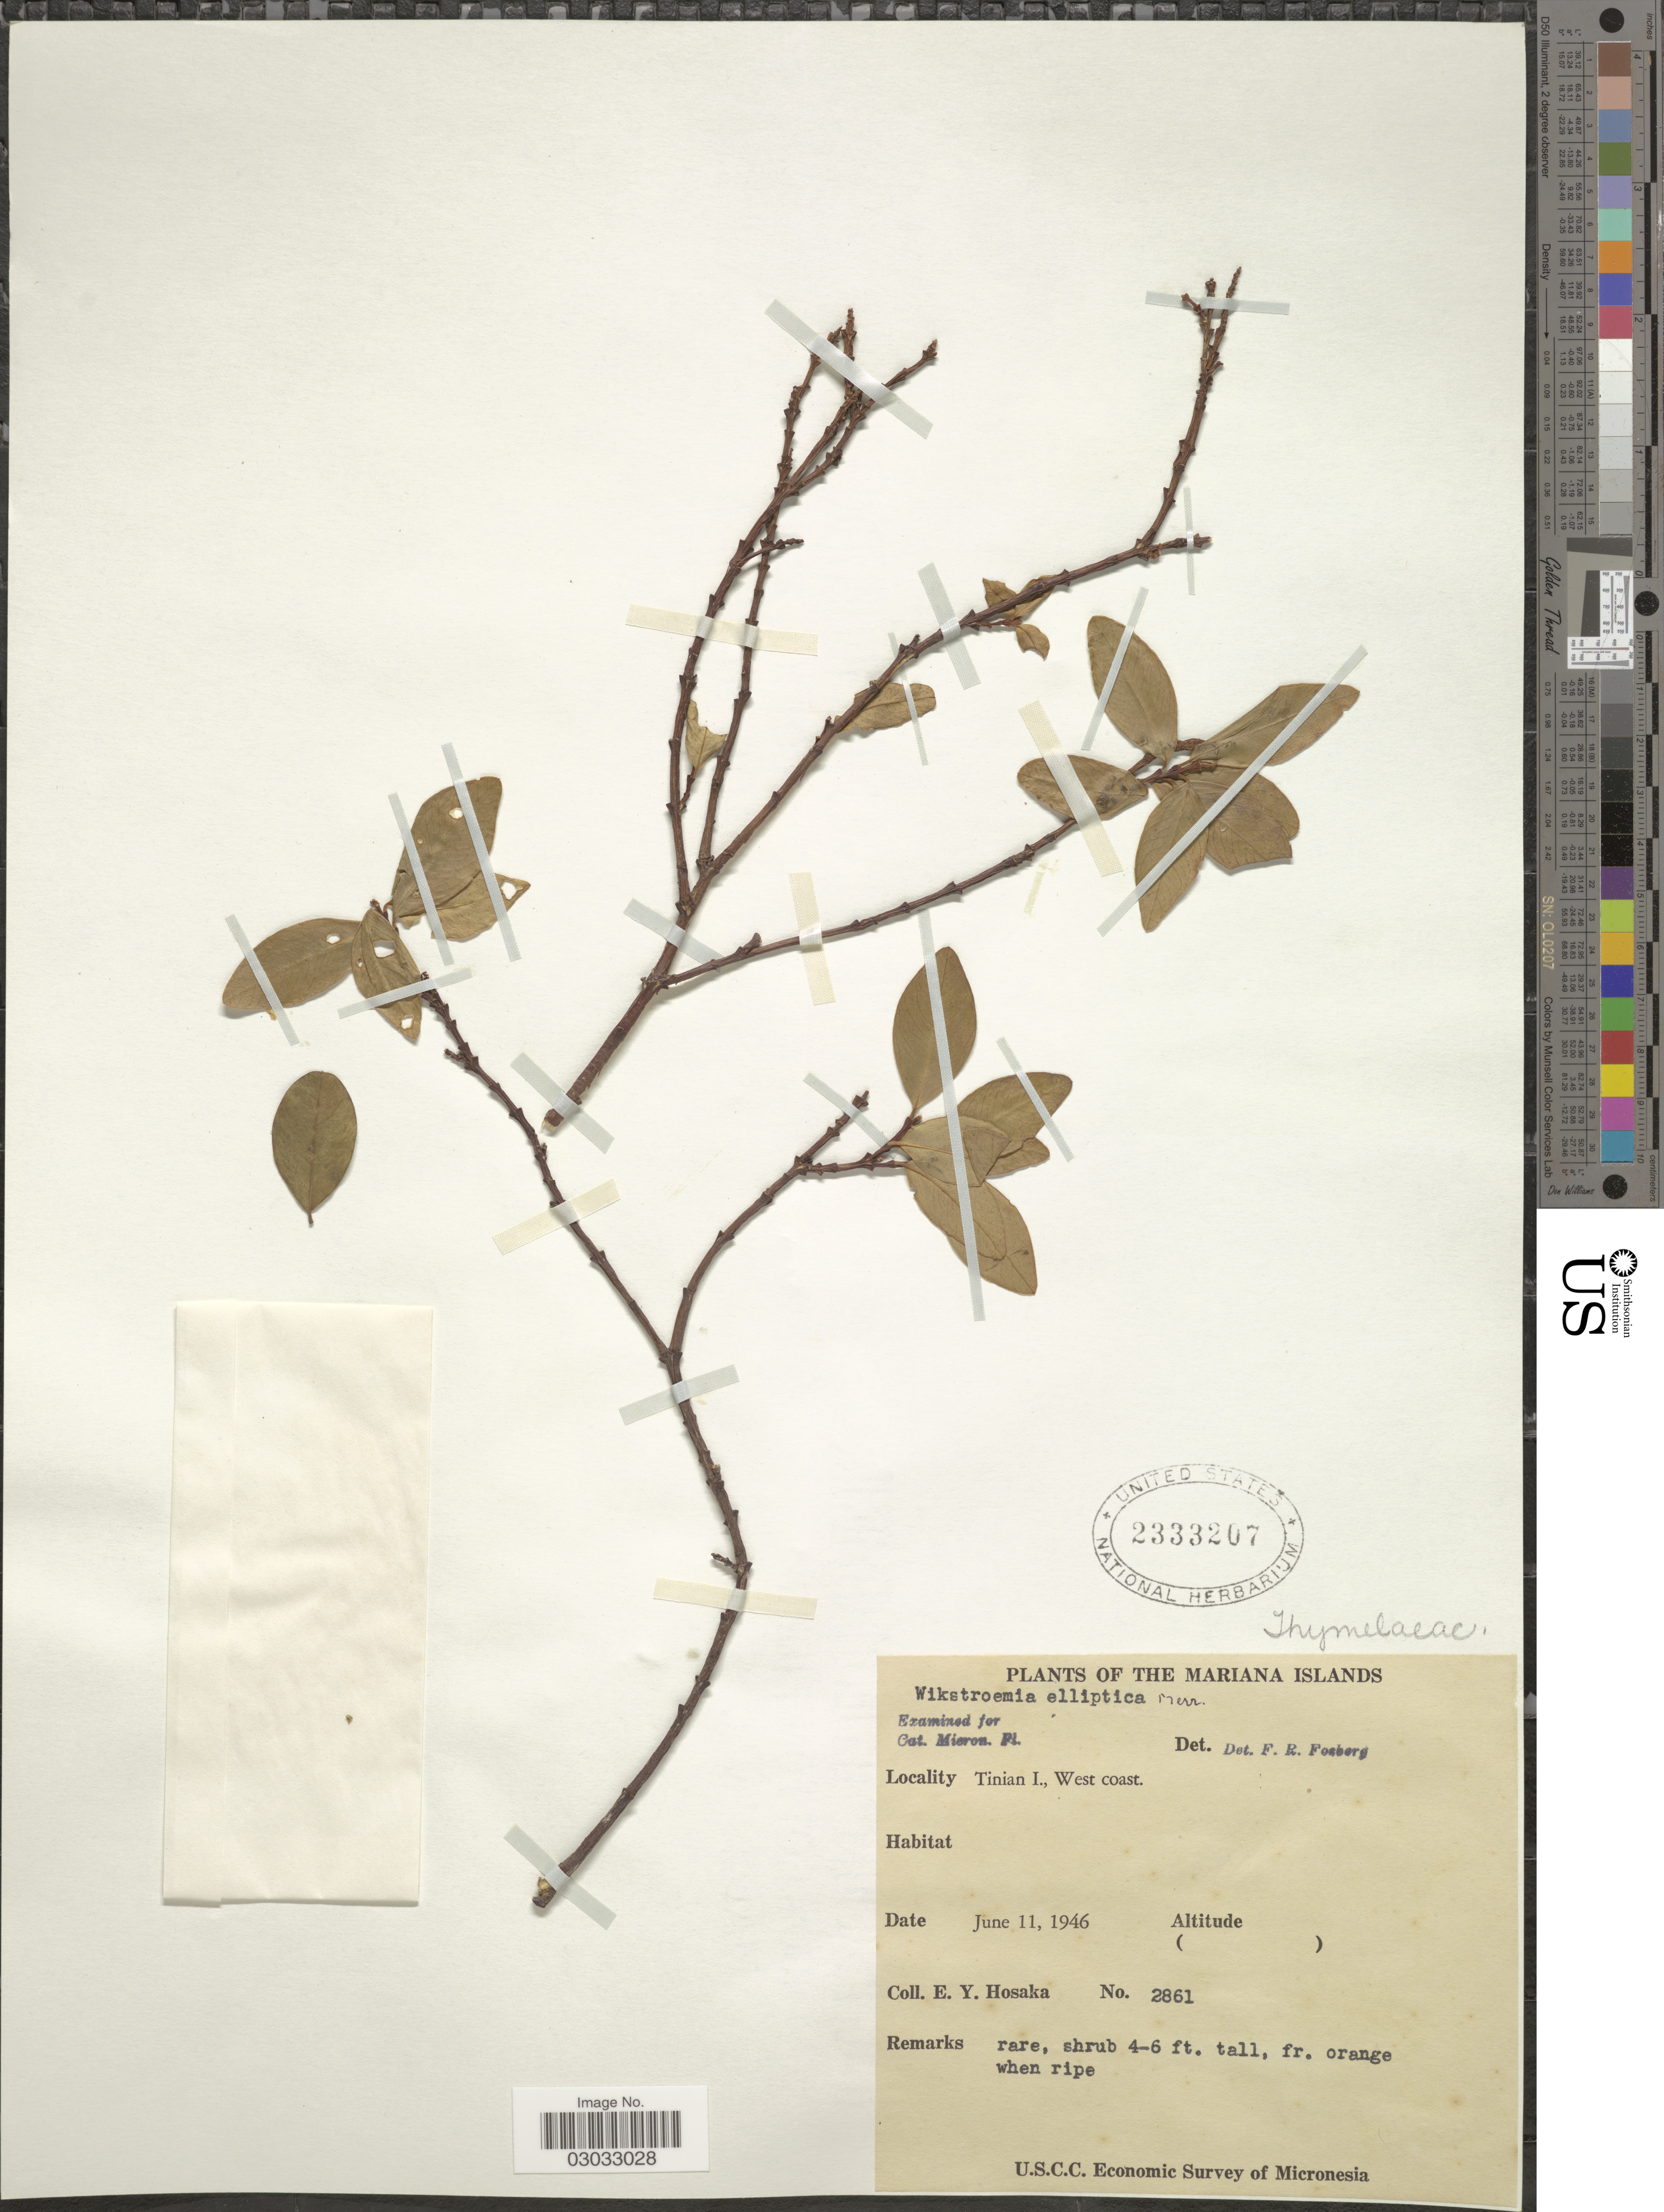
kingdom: Plantae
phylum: Tracheophyta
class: Magnoliopsida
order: Malvales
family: Thymelaeaceae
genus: Wikstroemia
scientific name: Wikstroemia elliptica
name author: Merr.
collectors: E. Y. Hosaka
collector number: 2861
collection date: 1946-06-11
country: Northern Mariana Islands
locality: The Mariana Islands, Tinian I., West coast.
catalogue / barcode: US 2333207